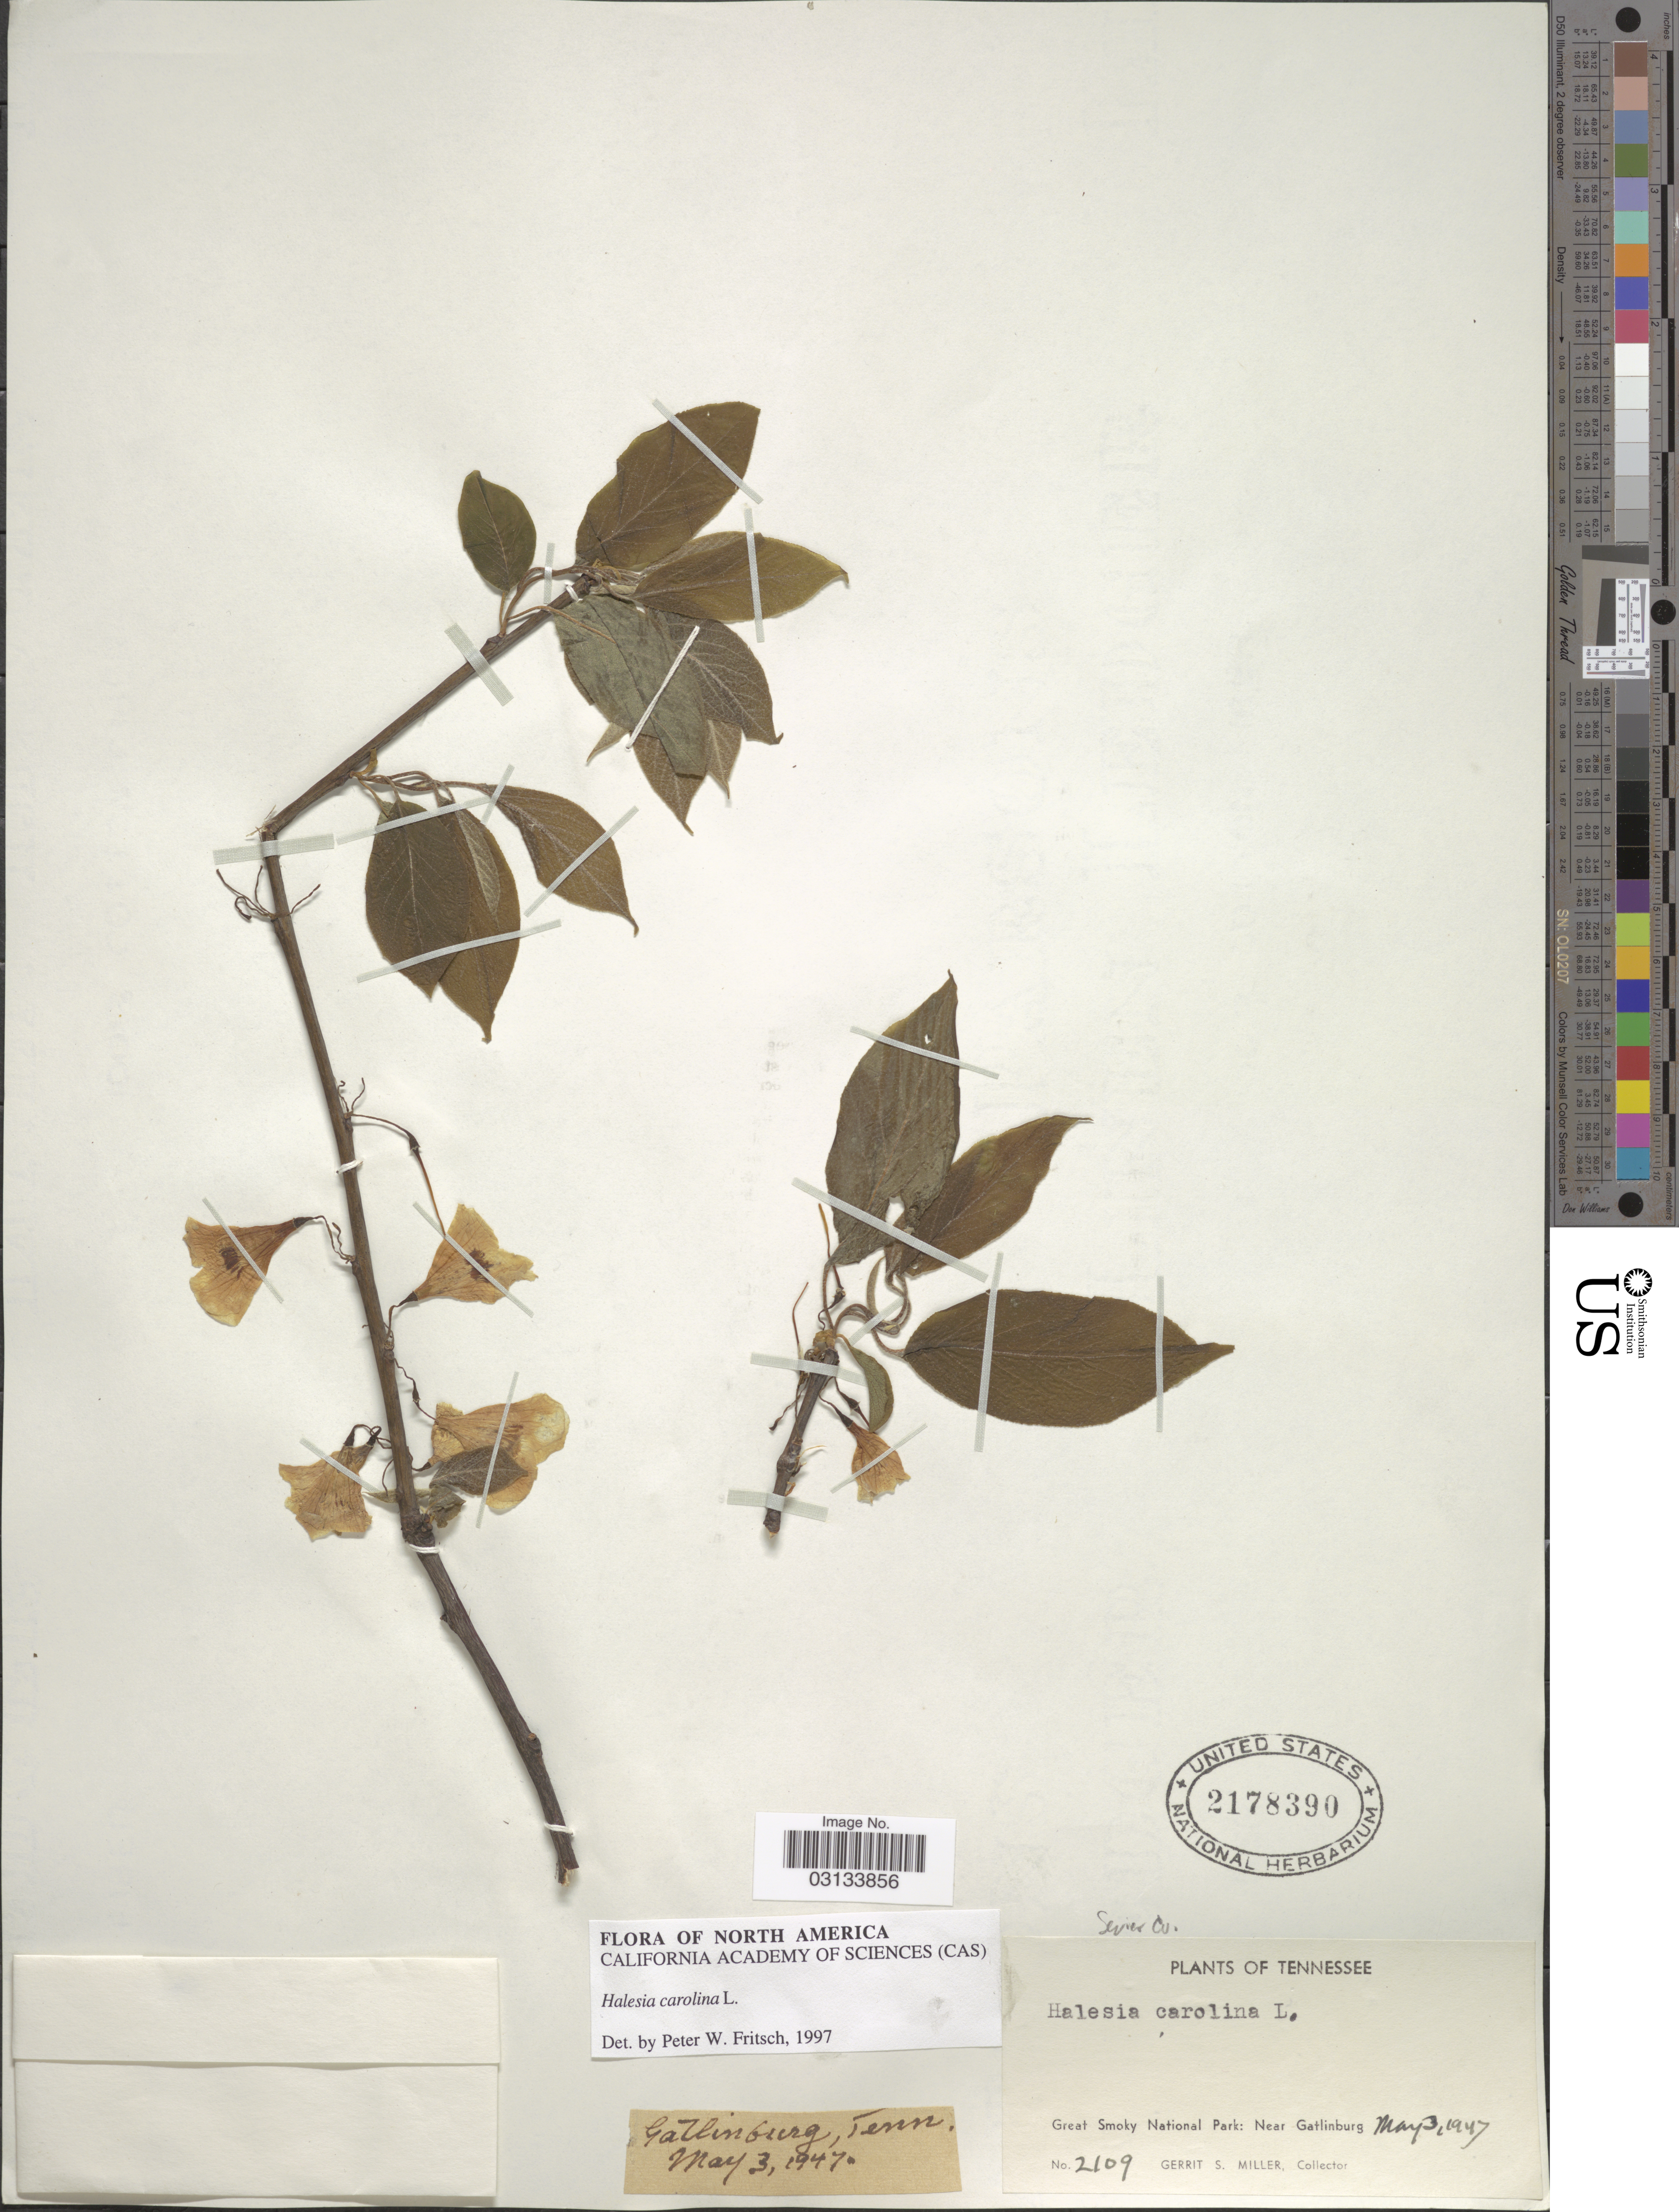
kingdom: Plantae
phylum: Tracheophyta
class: Magnoliopsida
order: Ericales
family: Styracaceae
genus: Halesia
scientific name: Halesia carolina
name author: L.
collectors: G. S. Miller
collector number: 2109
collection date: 1947-05-03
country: United States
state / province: Tennessee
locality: Sevier Co. Great Smoky National Park: Near Gatlinburg.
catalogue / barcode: US 2178390